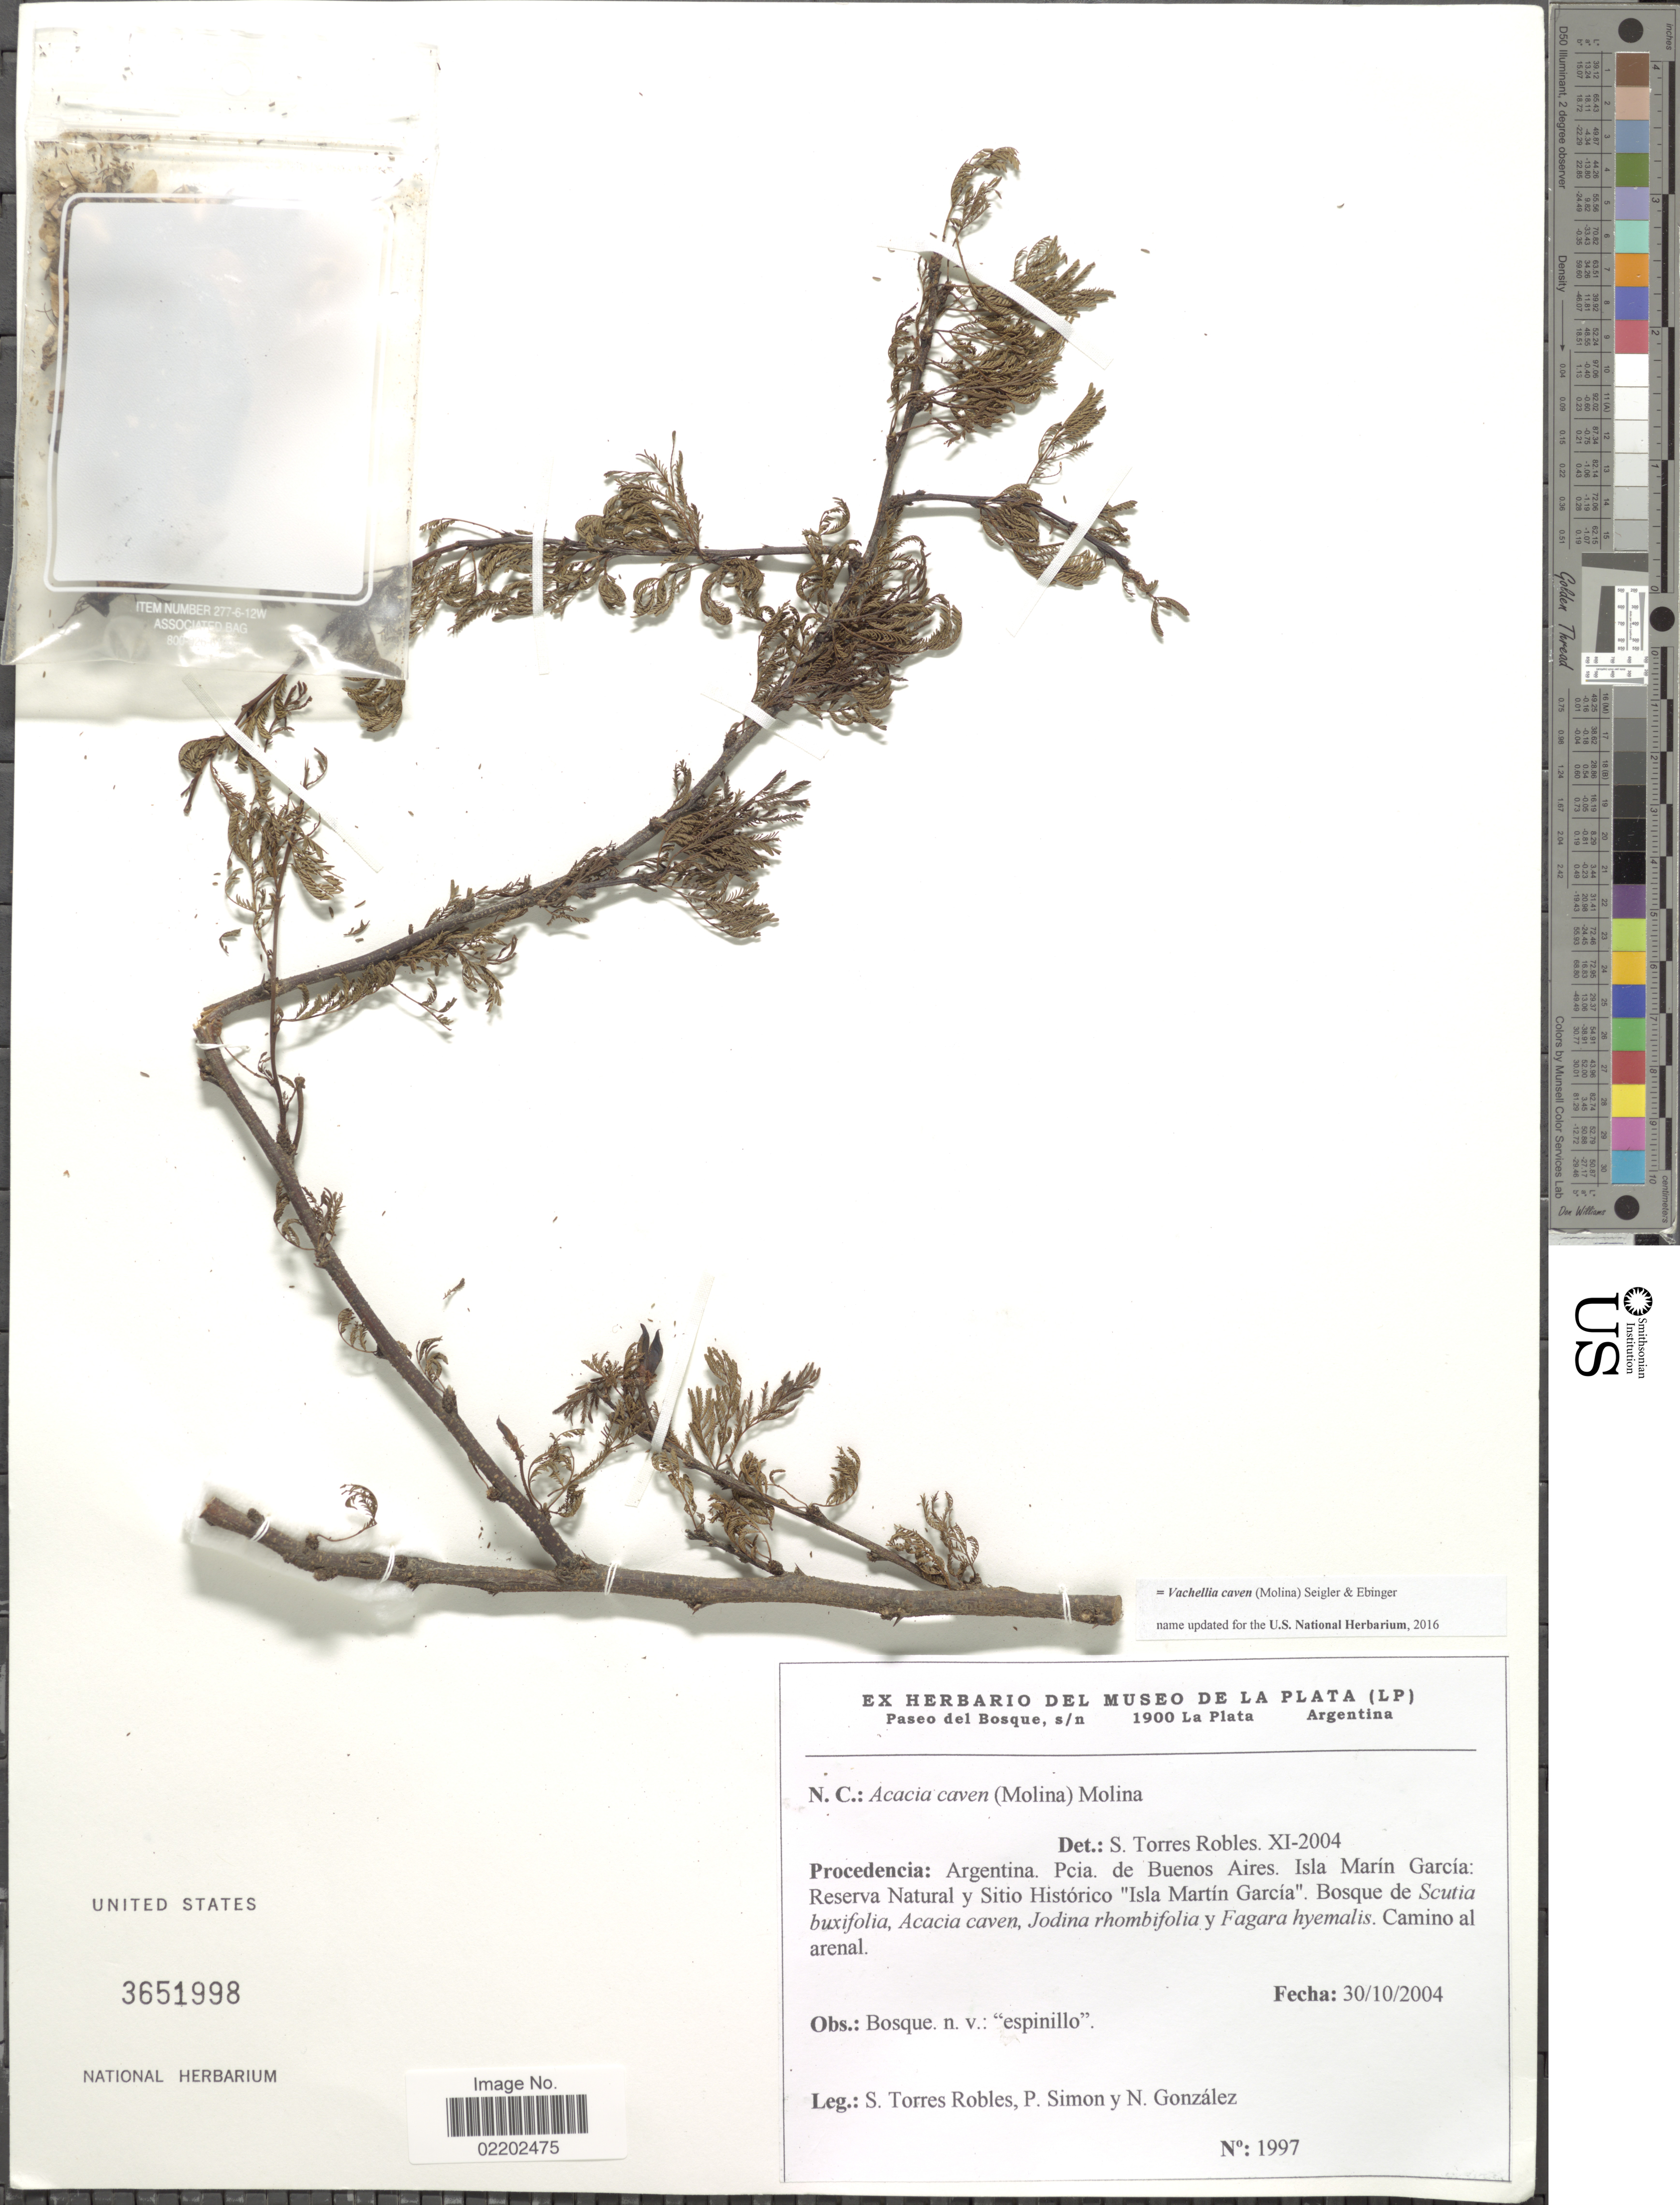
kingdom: Plantae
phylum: Tracheophyta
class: Magnoliopsida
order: Fabales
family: Fabaceae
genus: Vachellia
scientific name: Vachellia caven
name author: (Molina) Seigler & Ebinger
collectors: S. Torres Robles, P. Simon & N. Gonzalez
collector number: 1997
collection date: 2004-10-30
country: Argentina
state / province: Buenos Aires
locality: Procedencia: Argentina Pcia. de Buenos Aires, isla Marín García: Reserve Natural y Sitio Histórico "Isla Martín García", Camino el arenal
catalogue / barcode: US 3651998